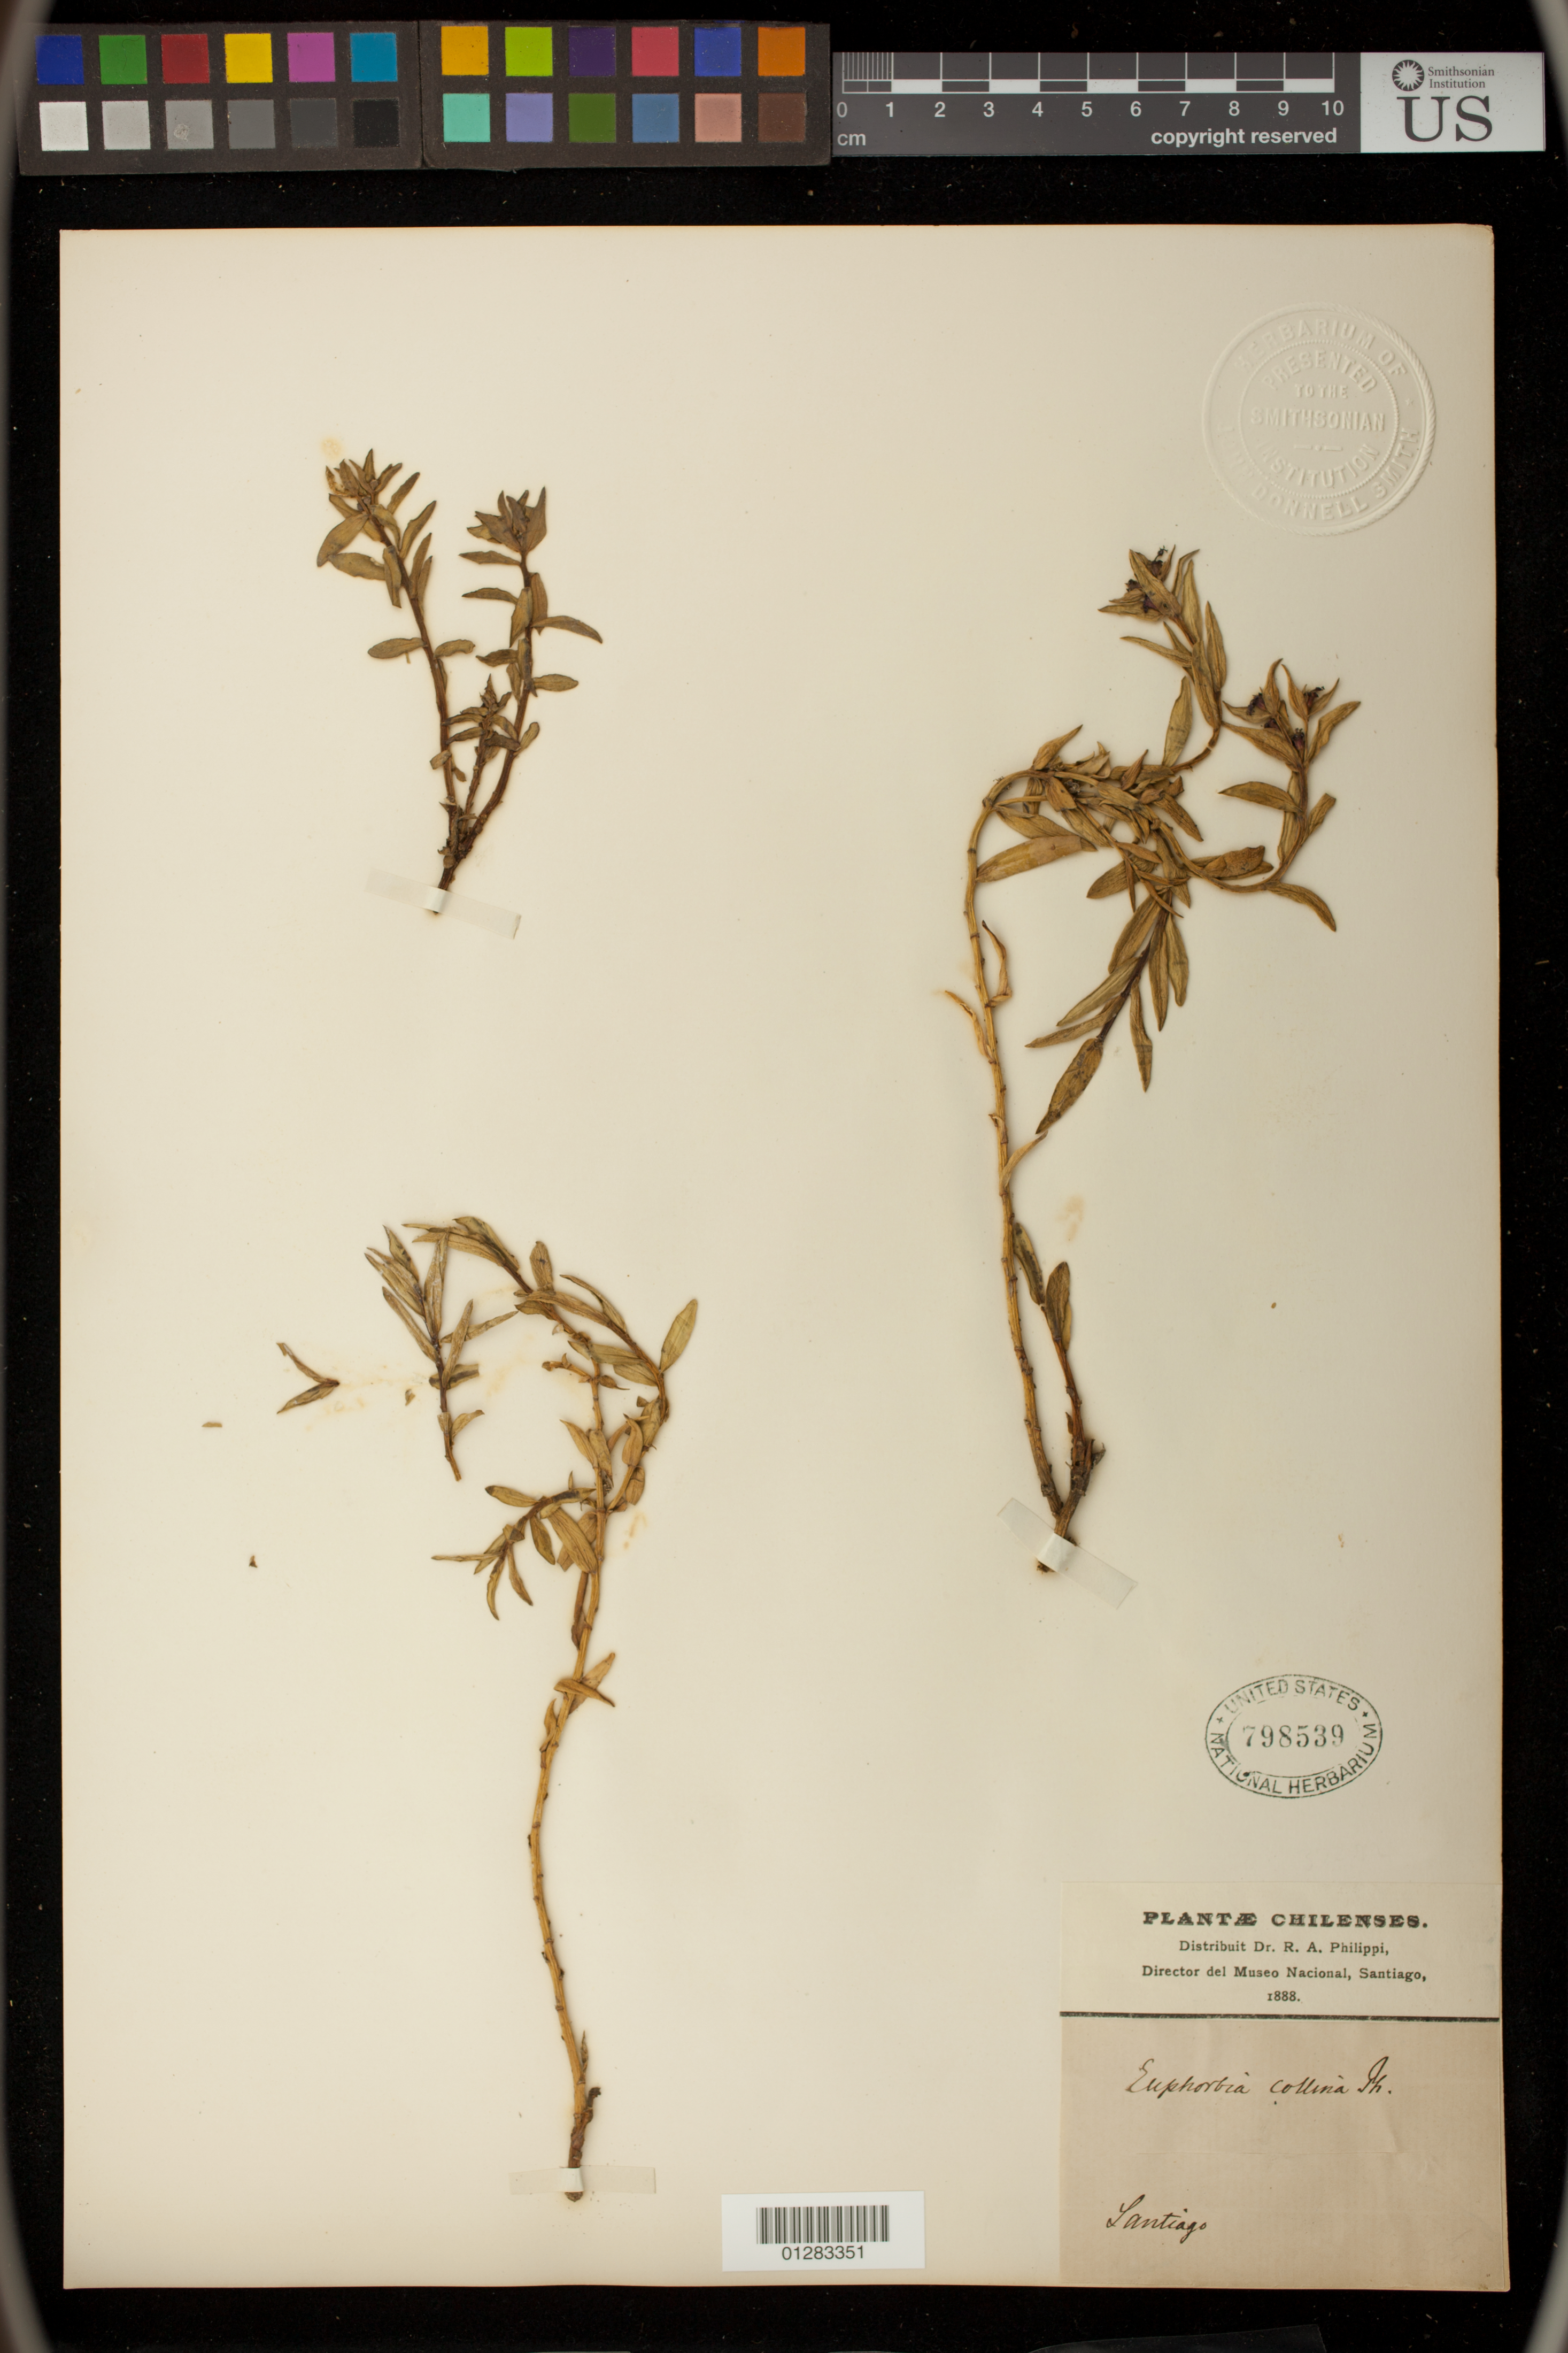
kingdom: Plantae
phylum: Tracheophyta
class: Magnoliopsida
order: Malpighiales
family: Euphorbiaceae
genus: Euphorbia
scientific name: Euphorbia collina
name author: Brandegee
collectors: R. A. Philippi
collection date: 1888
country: Chile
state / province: Región Metropolitana (RM)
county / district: Santiago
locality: Santiago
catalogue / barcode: US 798539